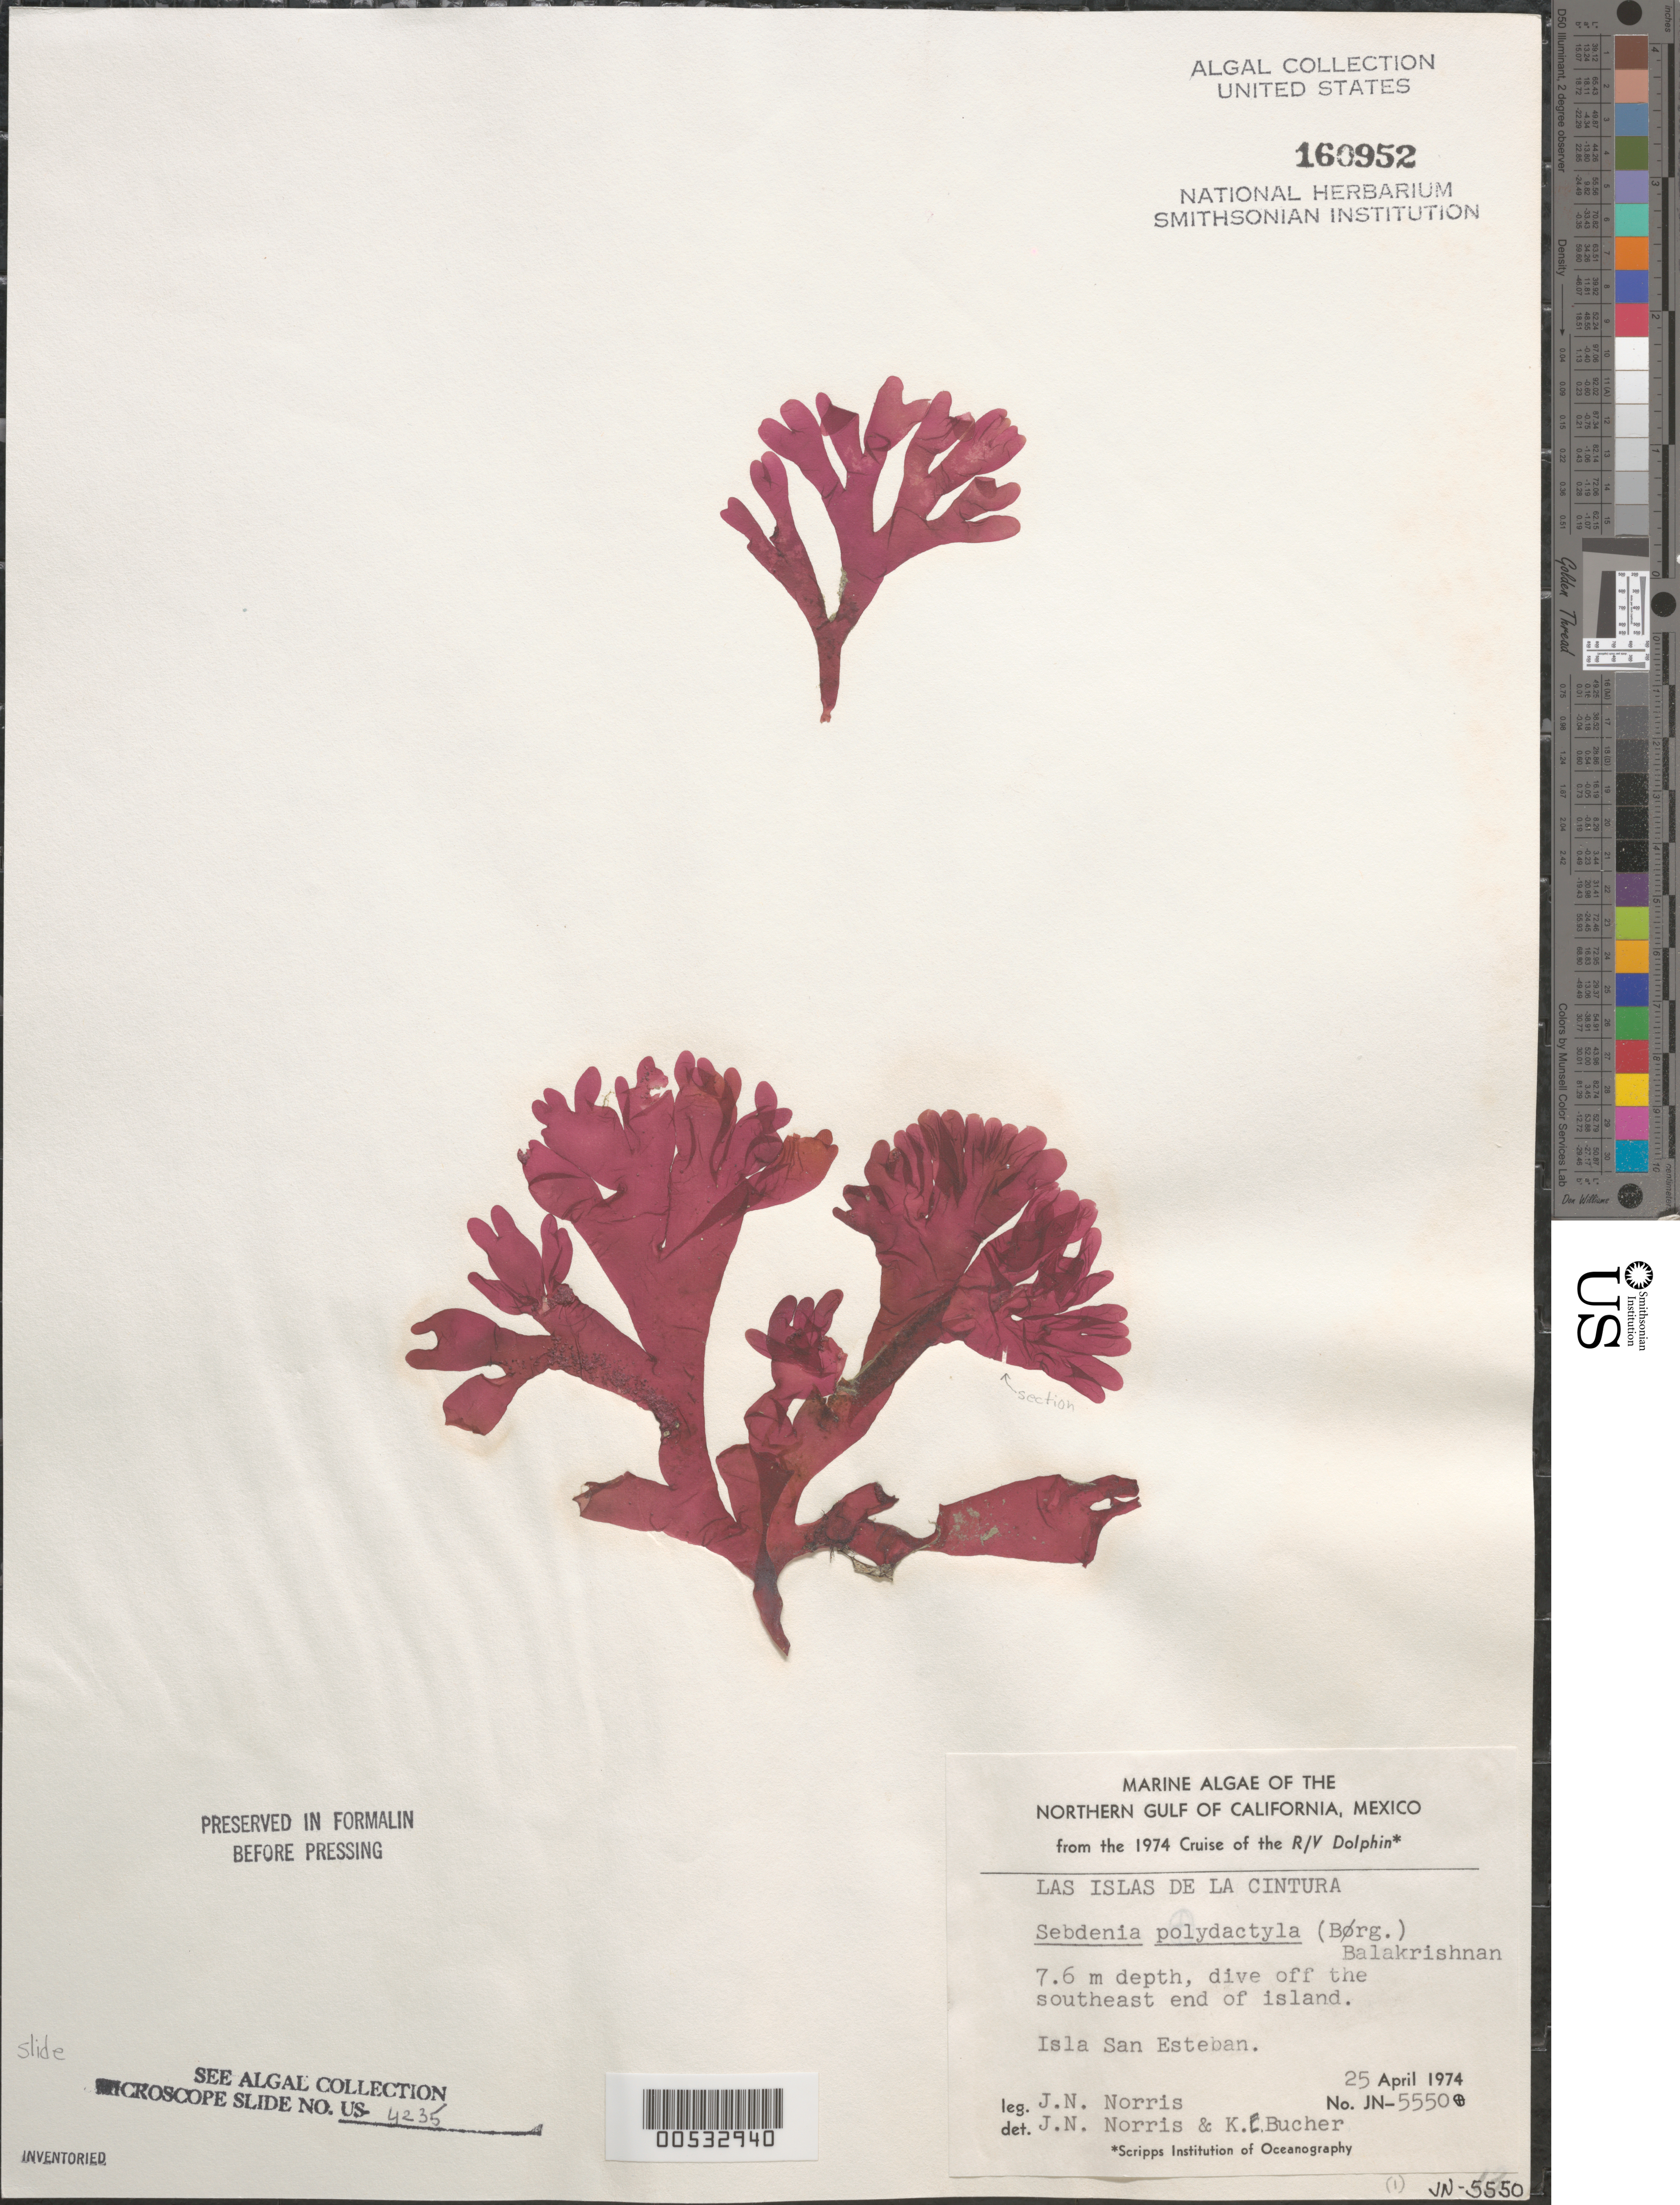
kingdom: Plantae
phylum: Rhodophyta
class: Florideophyceae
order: Sebdeniales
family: Sebdeniaceae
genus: Sebdenia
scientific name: Sebdenia polydactyla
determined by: Norris, J. N.; Bucher, K. E.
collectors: J. N. Norris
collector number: JN-5550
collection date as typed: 25 Apr 1974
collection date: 1974-04-25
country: Mexico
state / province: Baja California Norte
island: Isla San Esteban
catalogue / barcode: US 160952